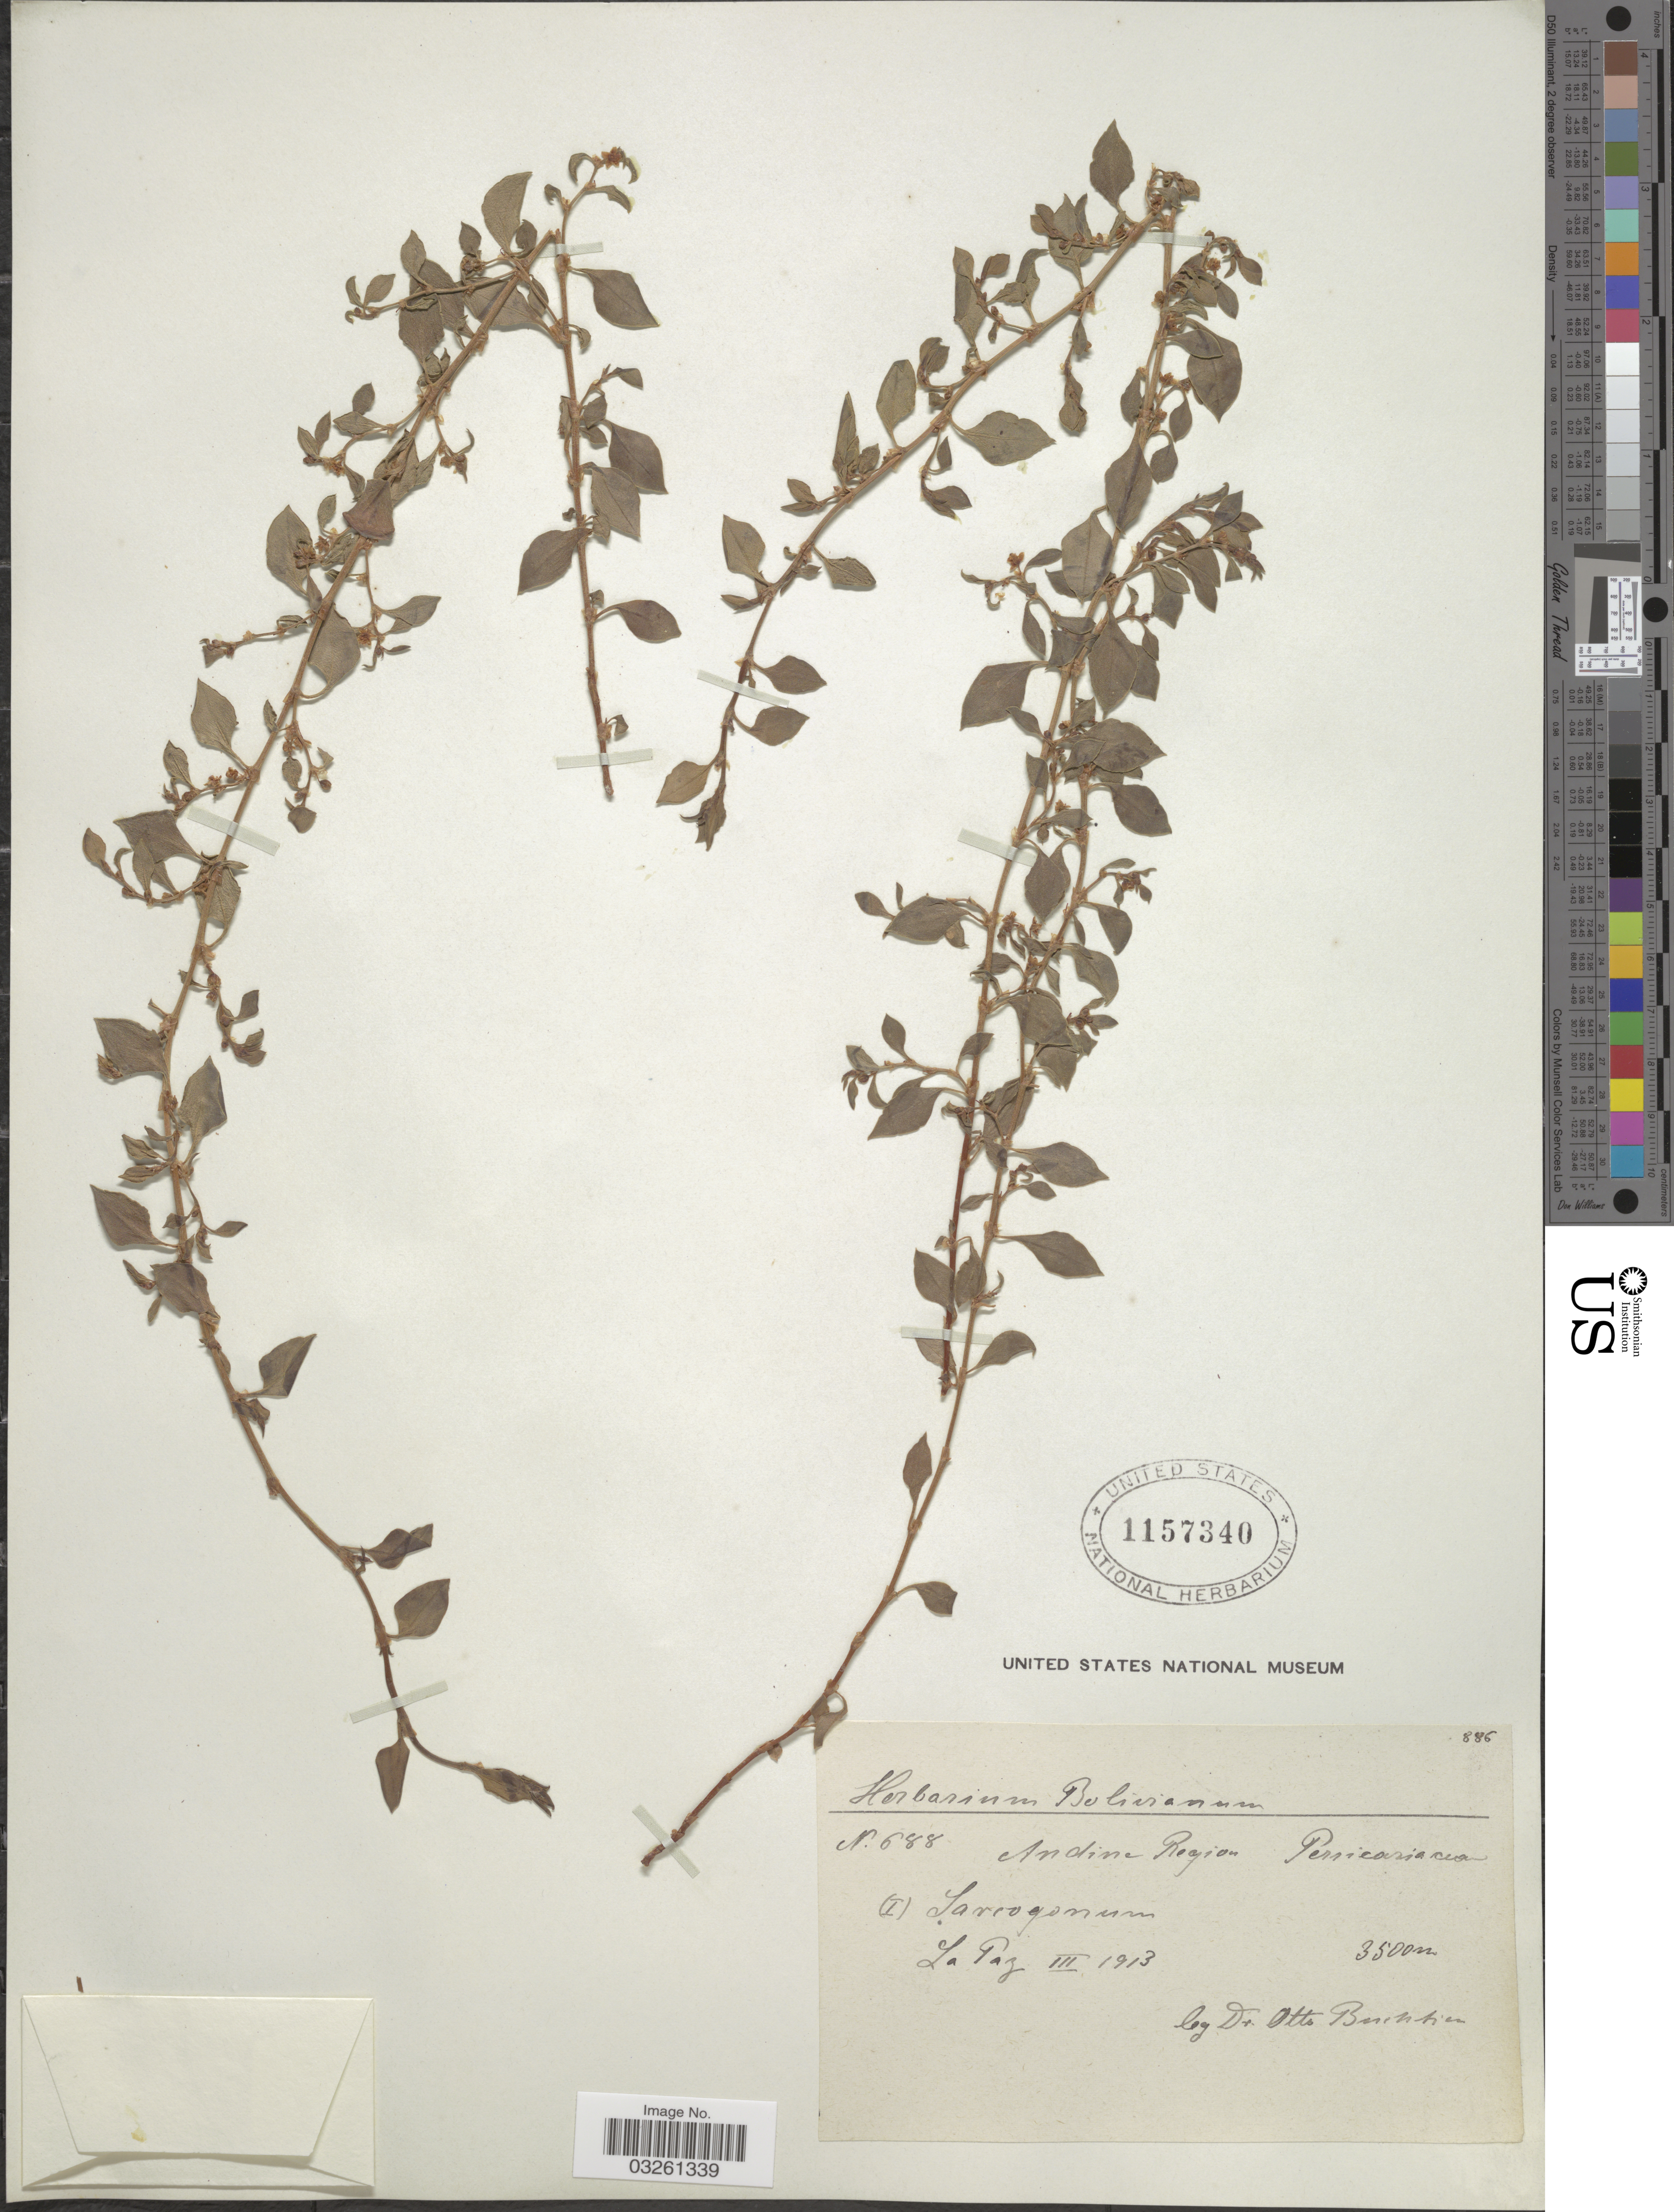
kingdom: Plantae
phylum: Tracheophyta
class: Magnoliopsida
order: Caryophyllales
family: Polygonaceae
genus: Muehlenbeckia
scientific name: Muehlenbeckia fruticulosa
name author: (Walp.) Standl.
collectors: O. Buchtien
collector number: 688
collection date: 1913-03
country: Bolivia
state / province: La Paz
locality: Andina Region.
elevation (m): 3500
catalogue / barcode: US 1157340